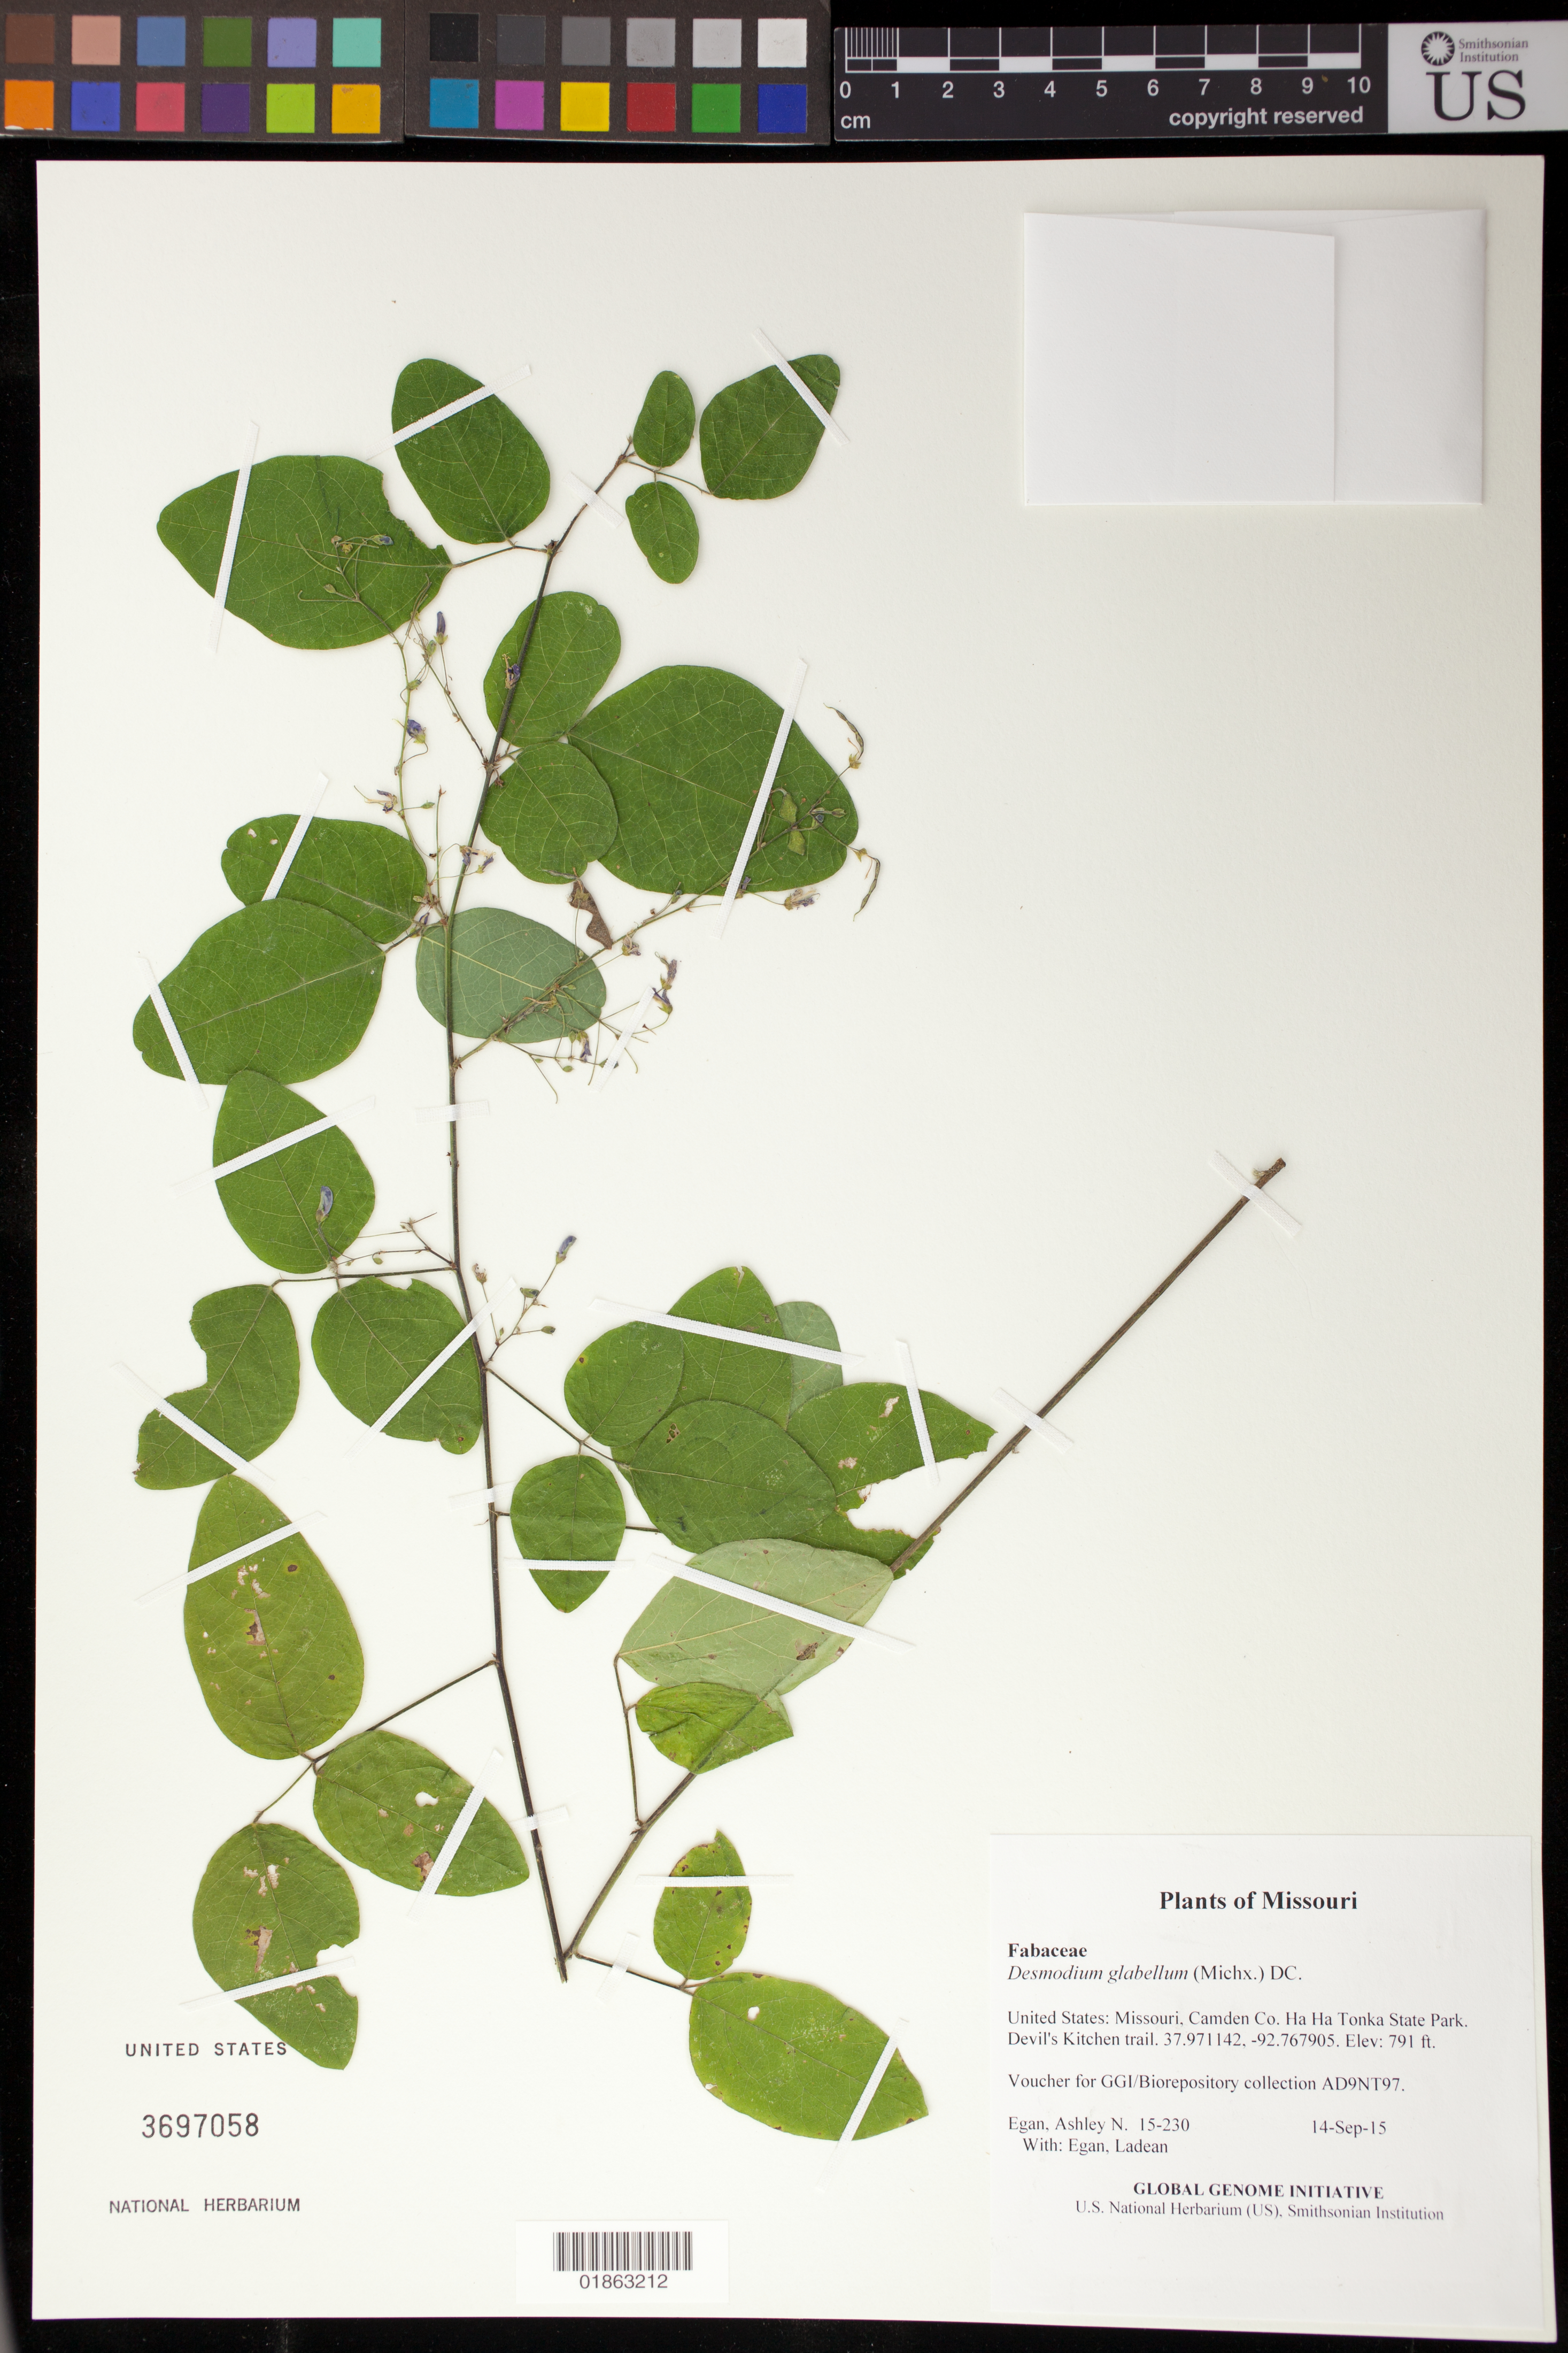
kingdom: Plantae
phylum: Tracheophyta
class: Magnoliopsida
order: Fabales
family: Fabaceae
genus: Desmodium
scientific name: Desmodium glabellum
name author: (Michx.) DC.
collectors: A. N. Egan & L. Egan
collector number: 15-230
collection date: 2015-09-14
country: United States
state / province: Missouri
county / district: Camden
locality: Ha Ha Tonka State Park. Devil's Kitchen trail.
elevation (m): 241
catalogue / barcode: US 3697058